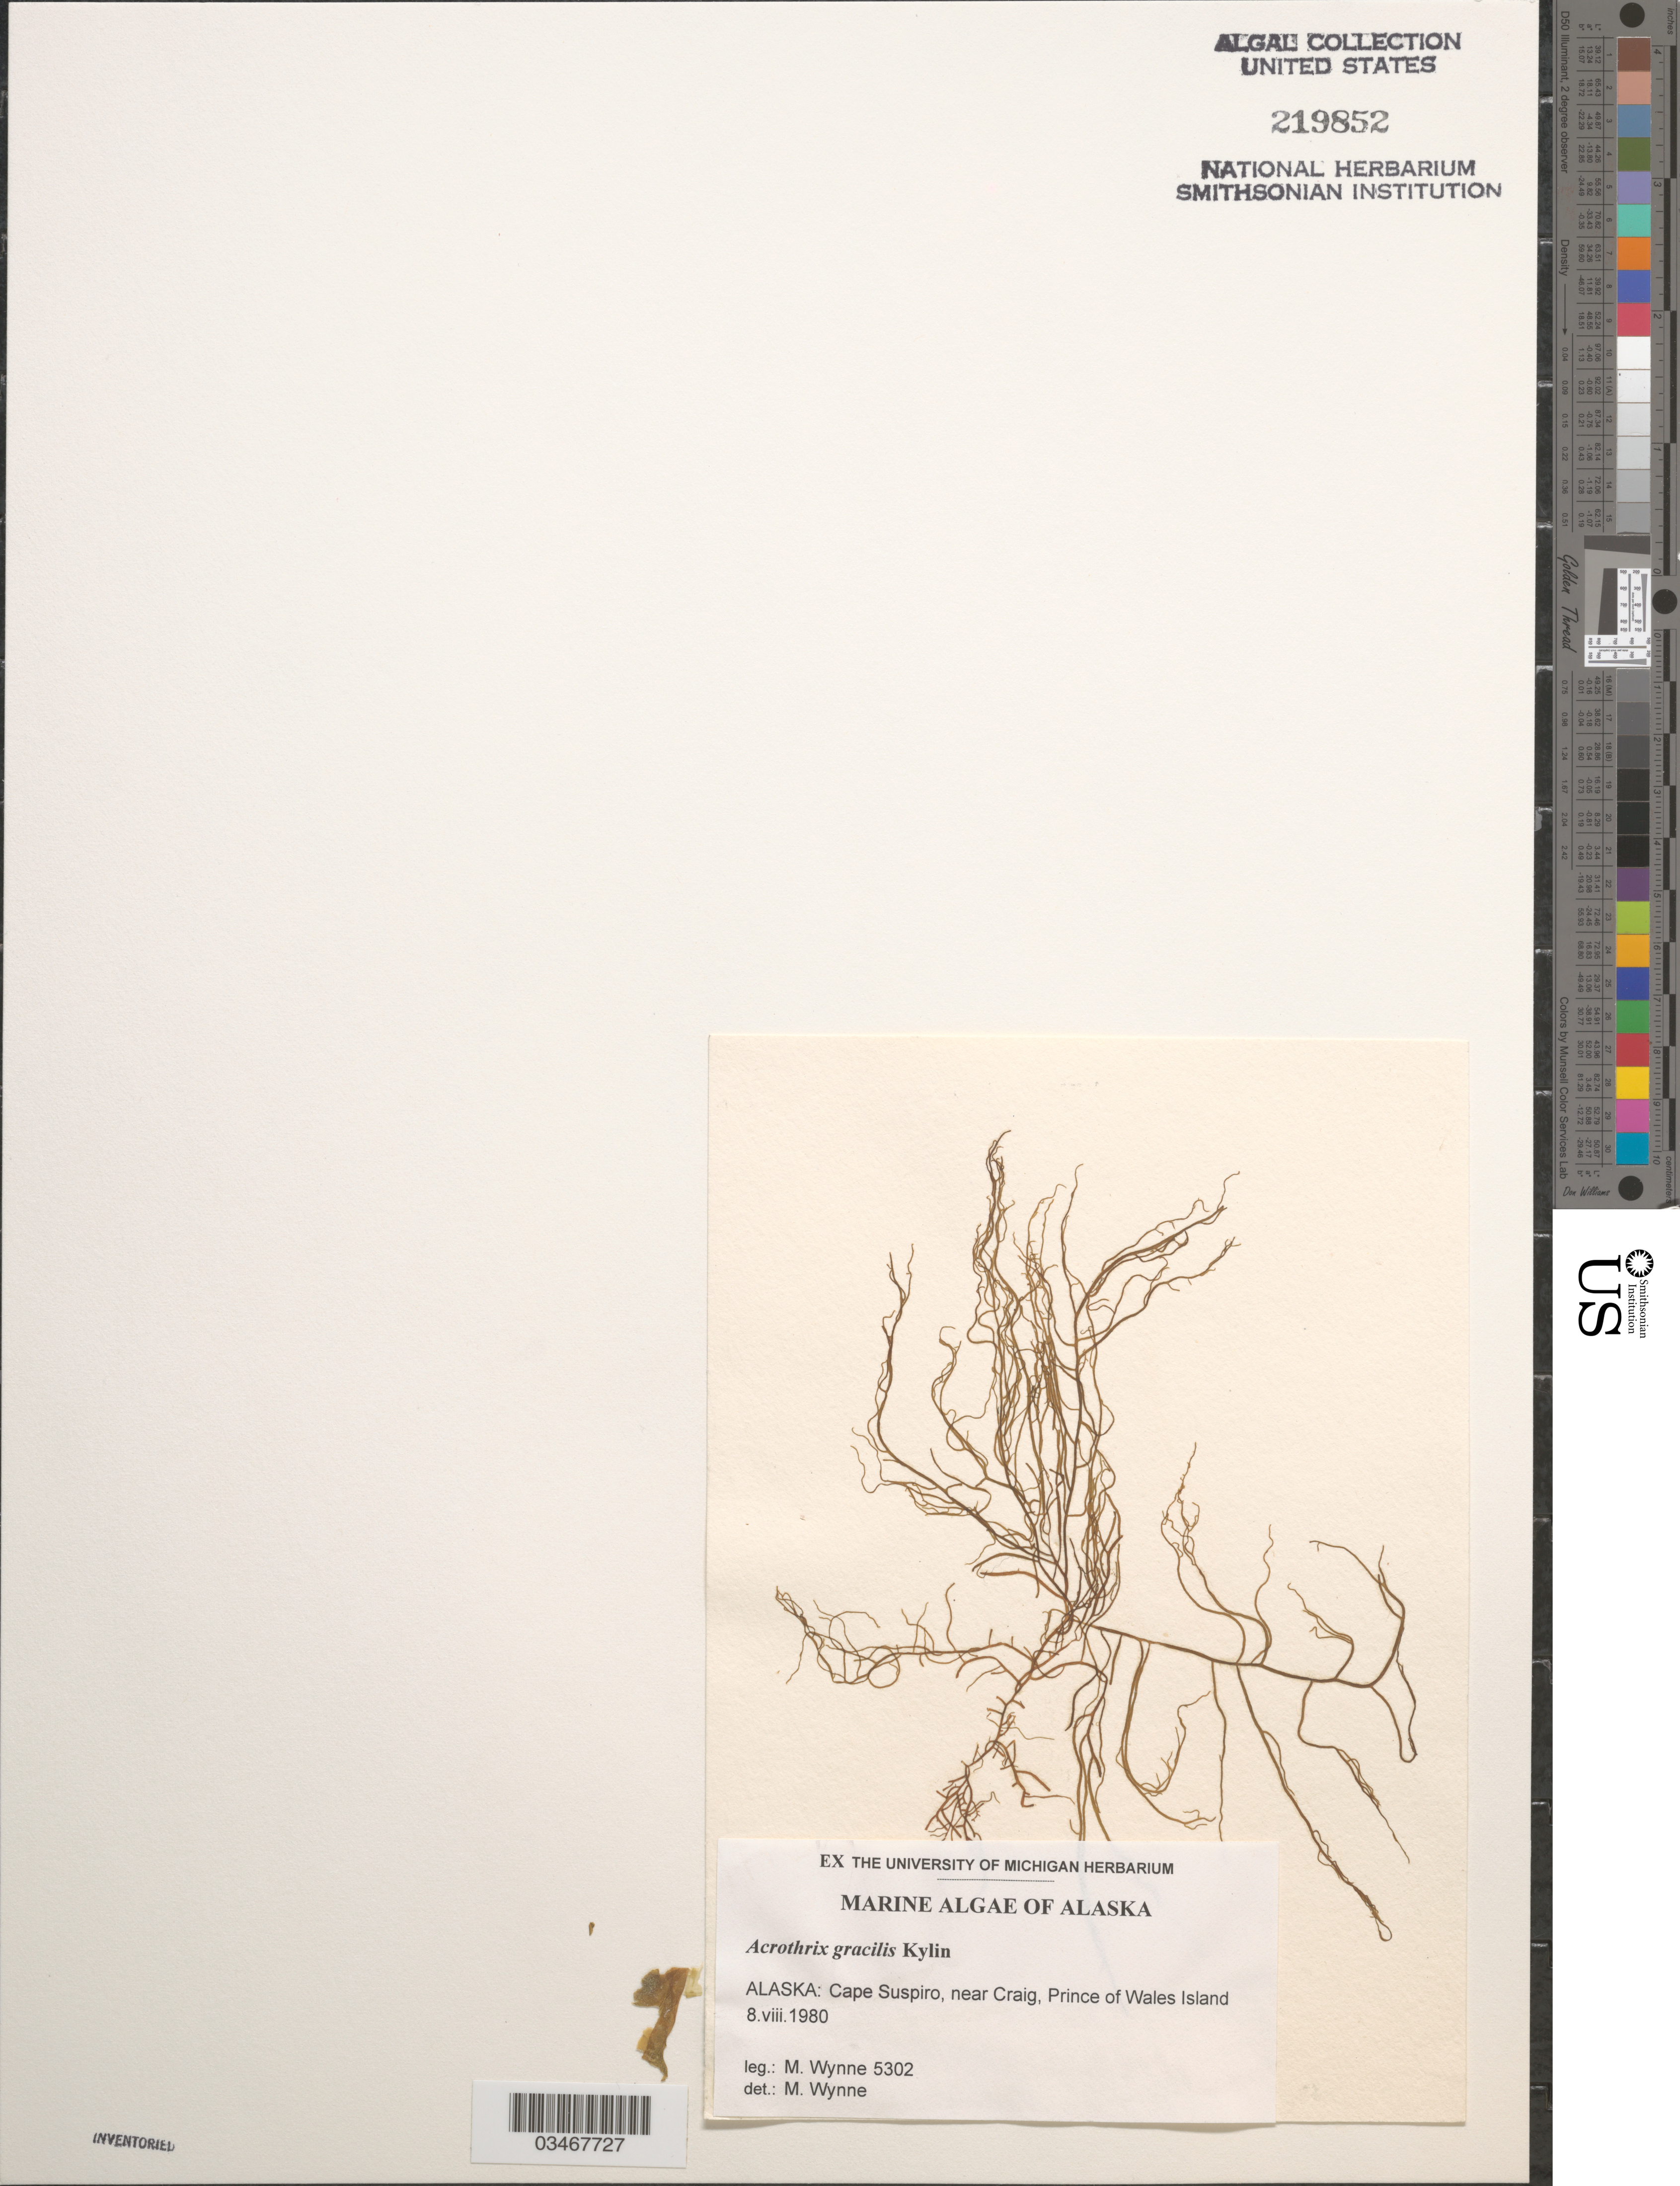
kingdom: Chromista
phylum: Ochrophyta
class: Phaeophyceae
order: Ectocarpales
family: Chordariaceae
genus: Acrothrix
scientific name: Acrothrix gracilis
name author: Kylin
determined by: Wynne, M. J.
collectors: M.J. Wynne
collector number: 5302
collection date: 1980-08-08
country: United States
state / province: Alaska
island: Prince of Wales Island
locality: Cape Suspiro near Craig, Prince of Wales Island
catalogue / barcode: US 219852